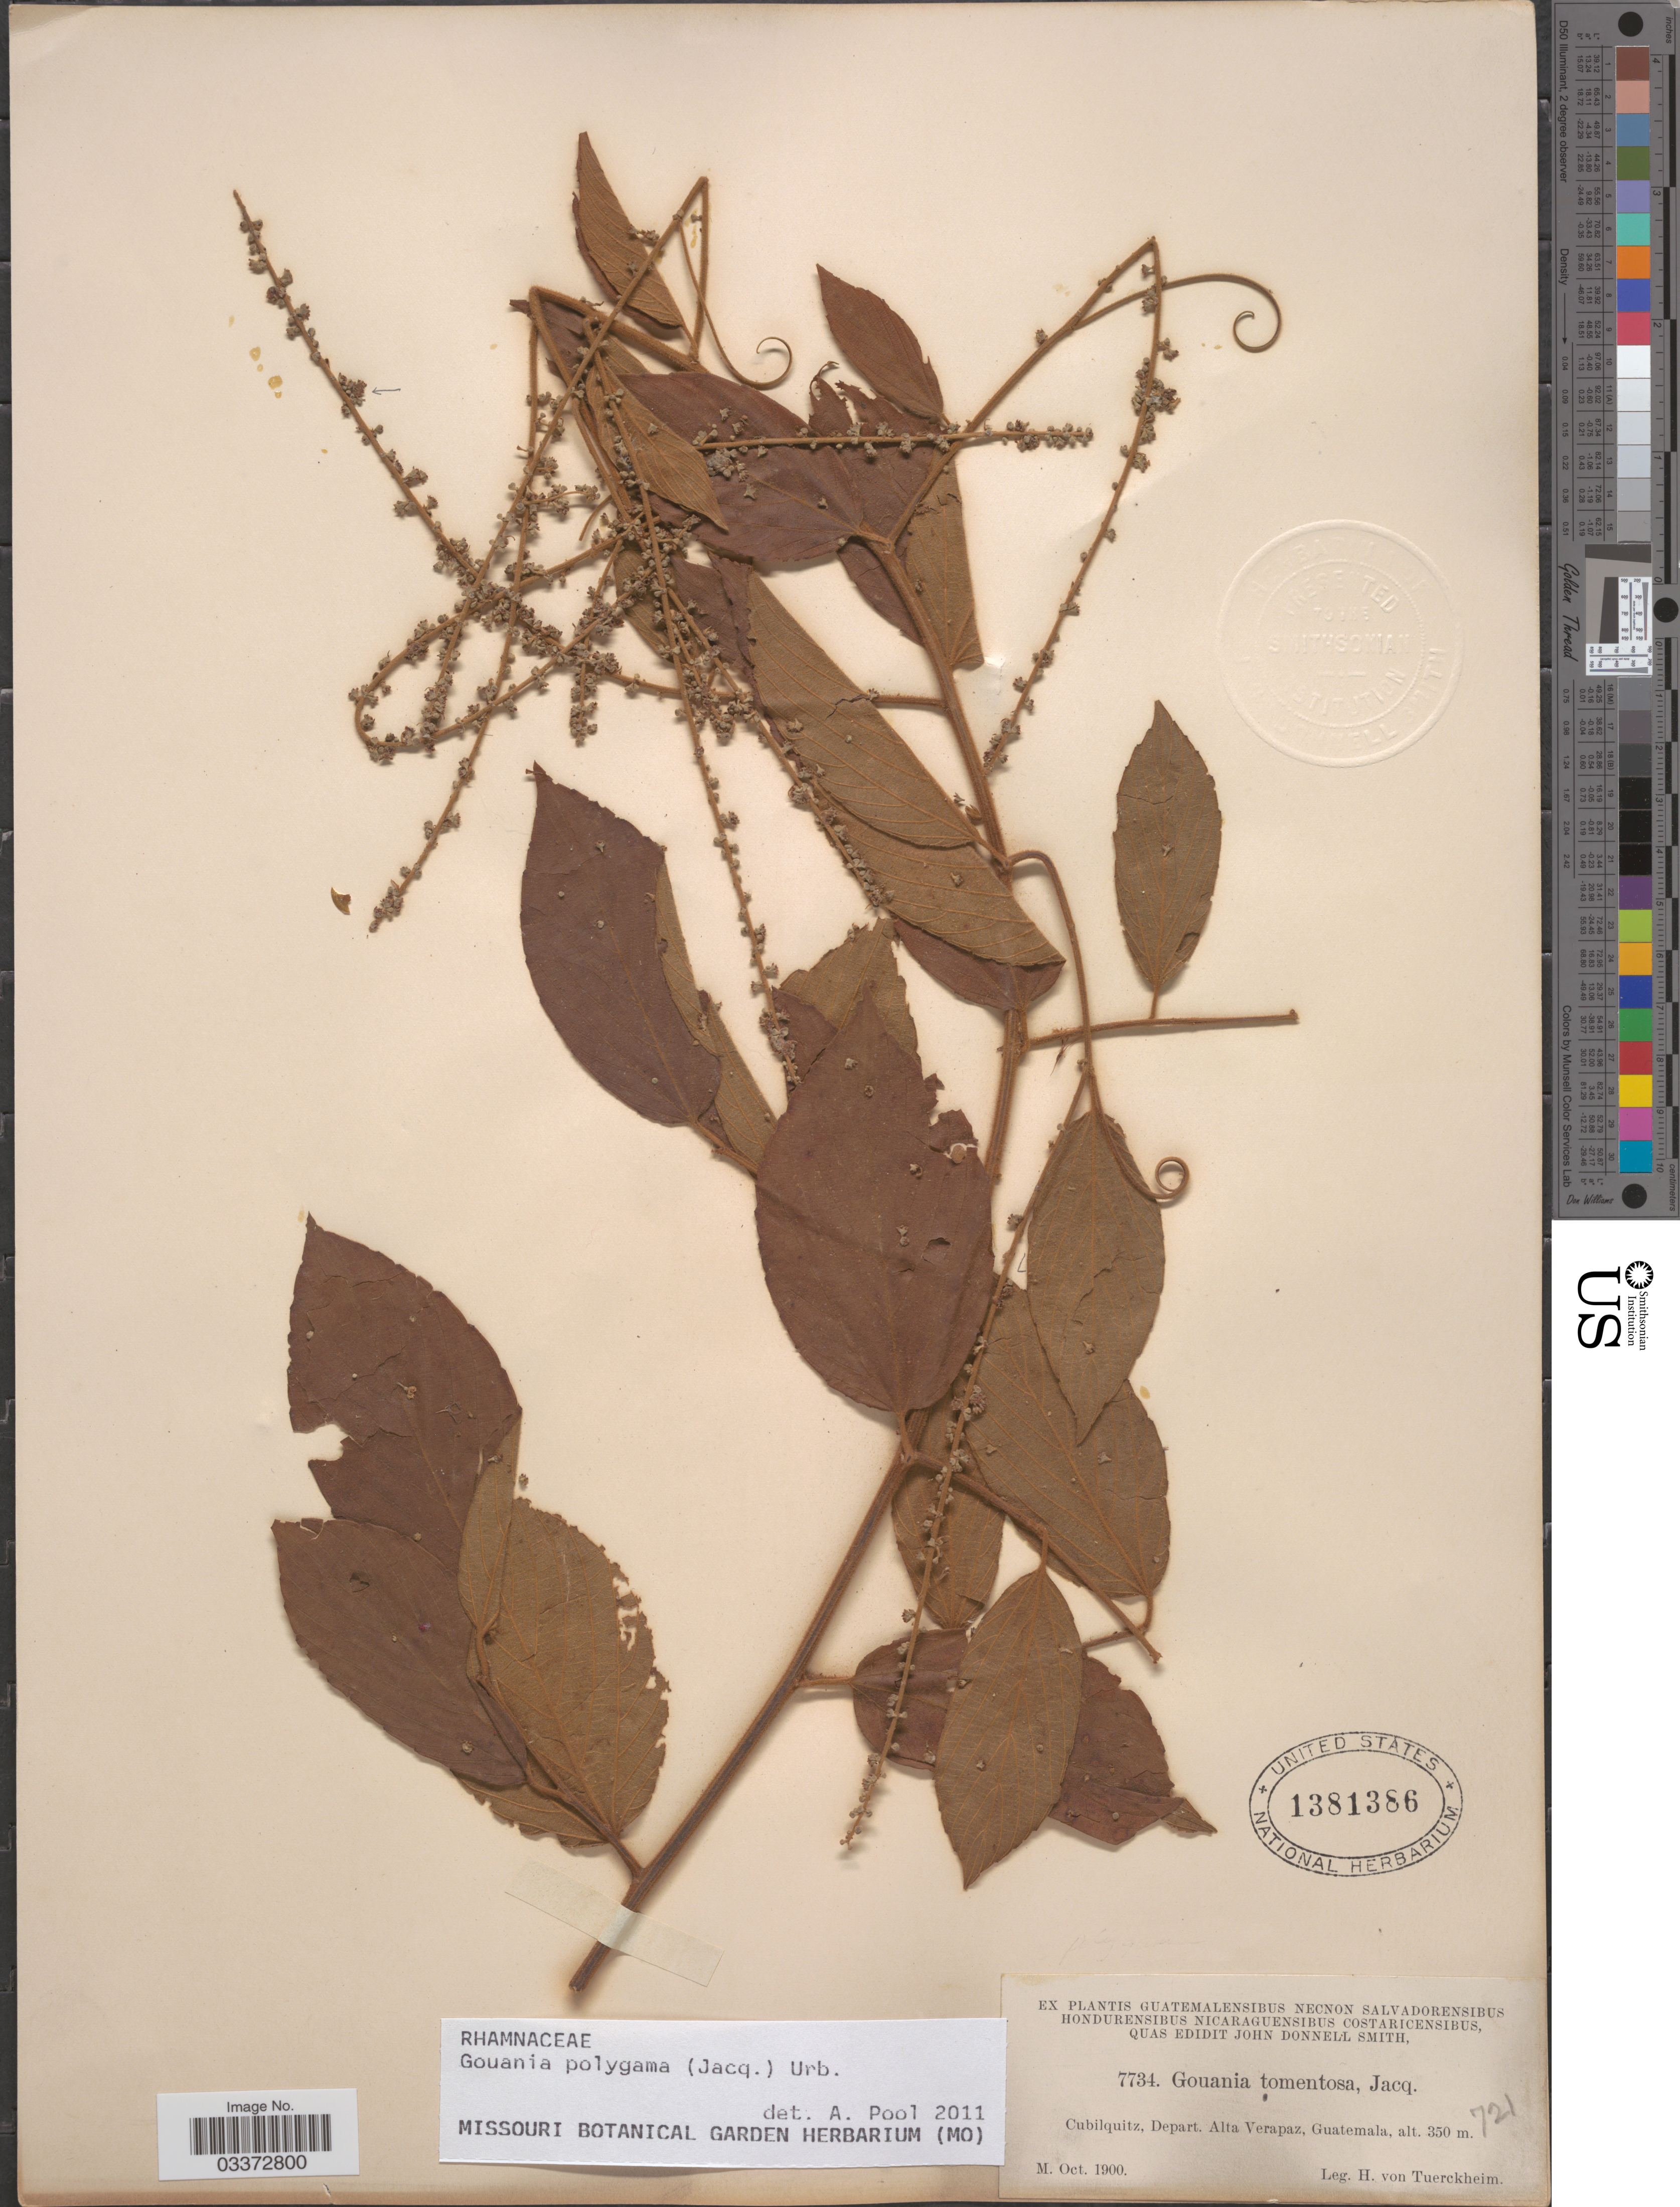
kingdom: Plantae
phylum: Tracheophyta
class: Magnoliopsida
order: Rosales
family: Rhamnaceae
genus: Gouania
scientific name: Gouania polygama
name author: (Jacq.) Urb.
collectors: H. von Tuerckheim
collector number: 7734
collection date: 1900-10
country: Guatemala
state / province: Alta Verapaz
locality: Cubilquitz, Depart. Alta Verapaz.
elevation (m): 350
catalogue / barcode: US 1381386